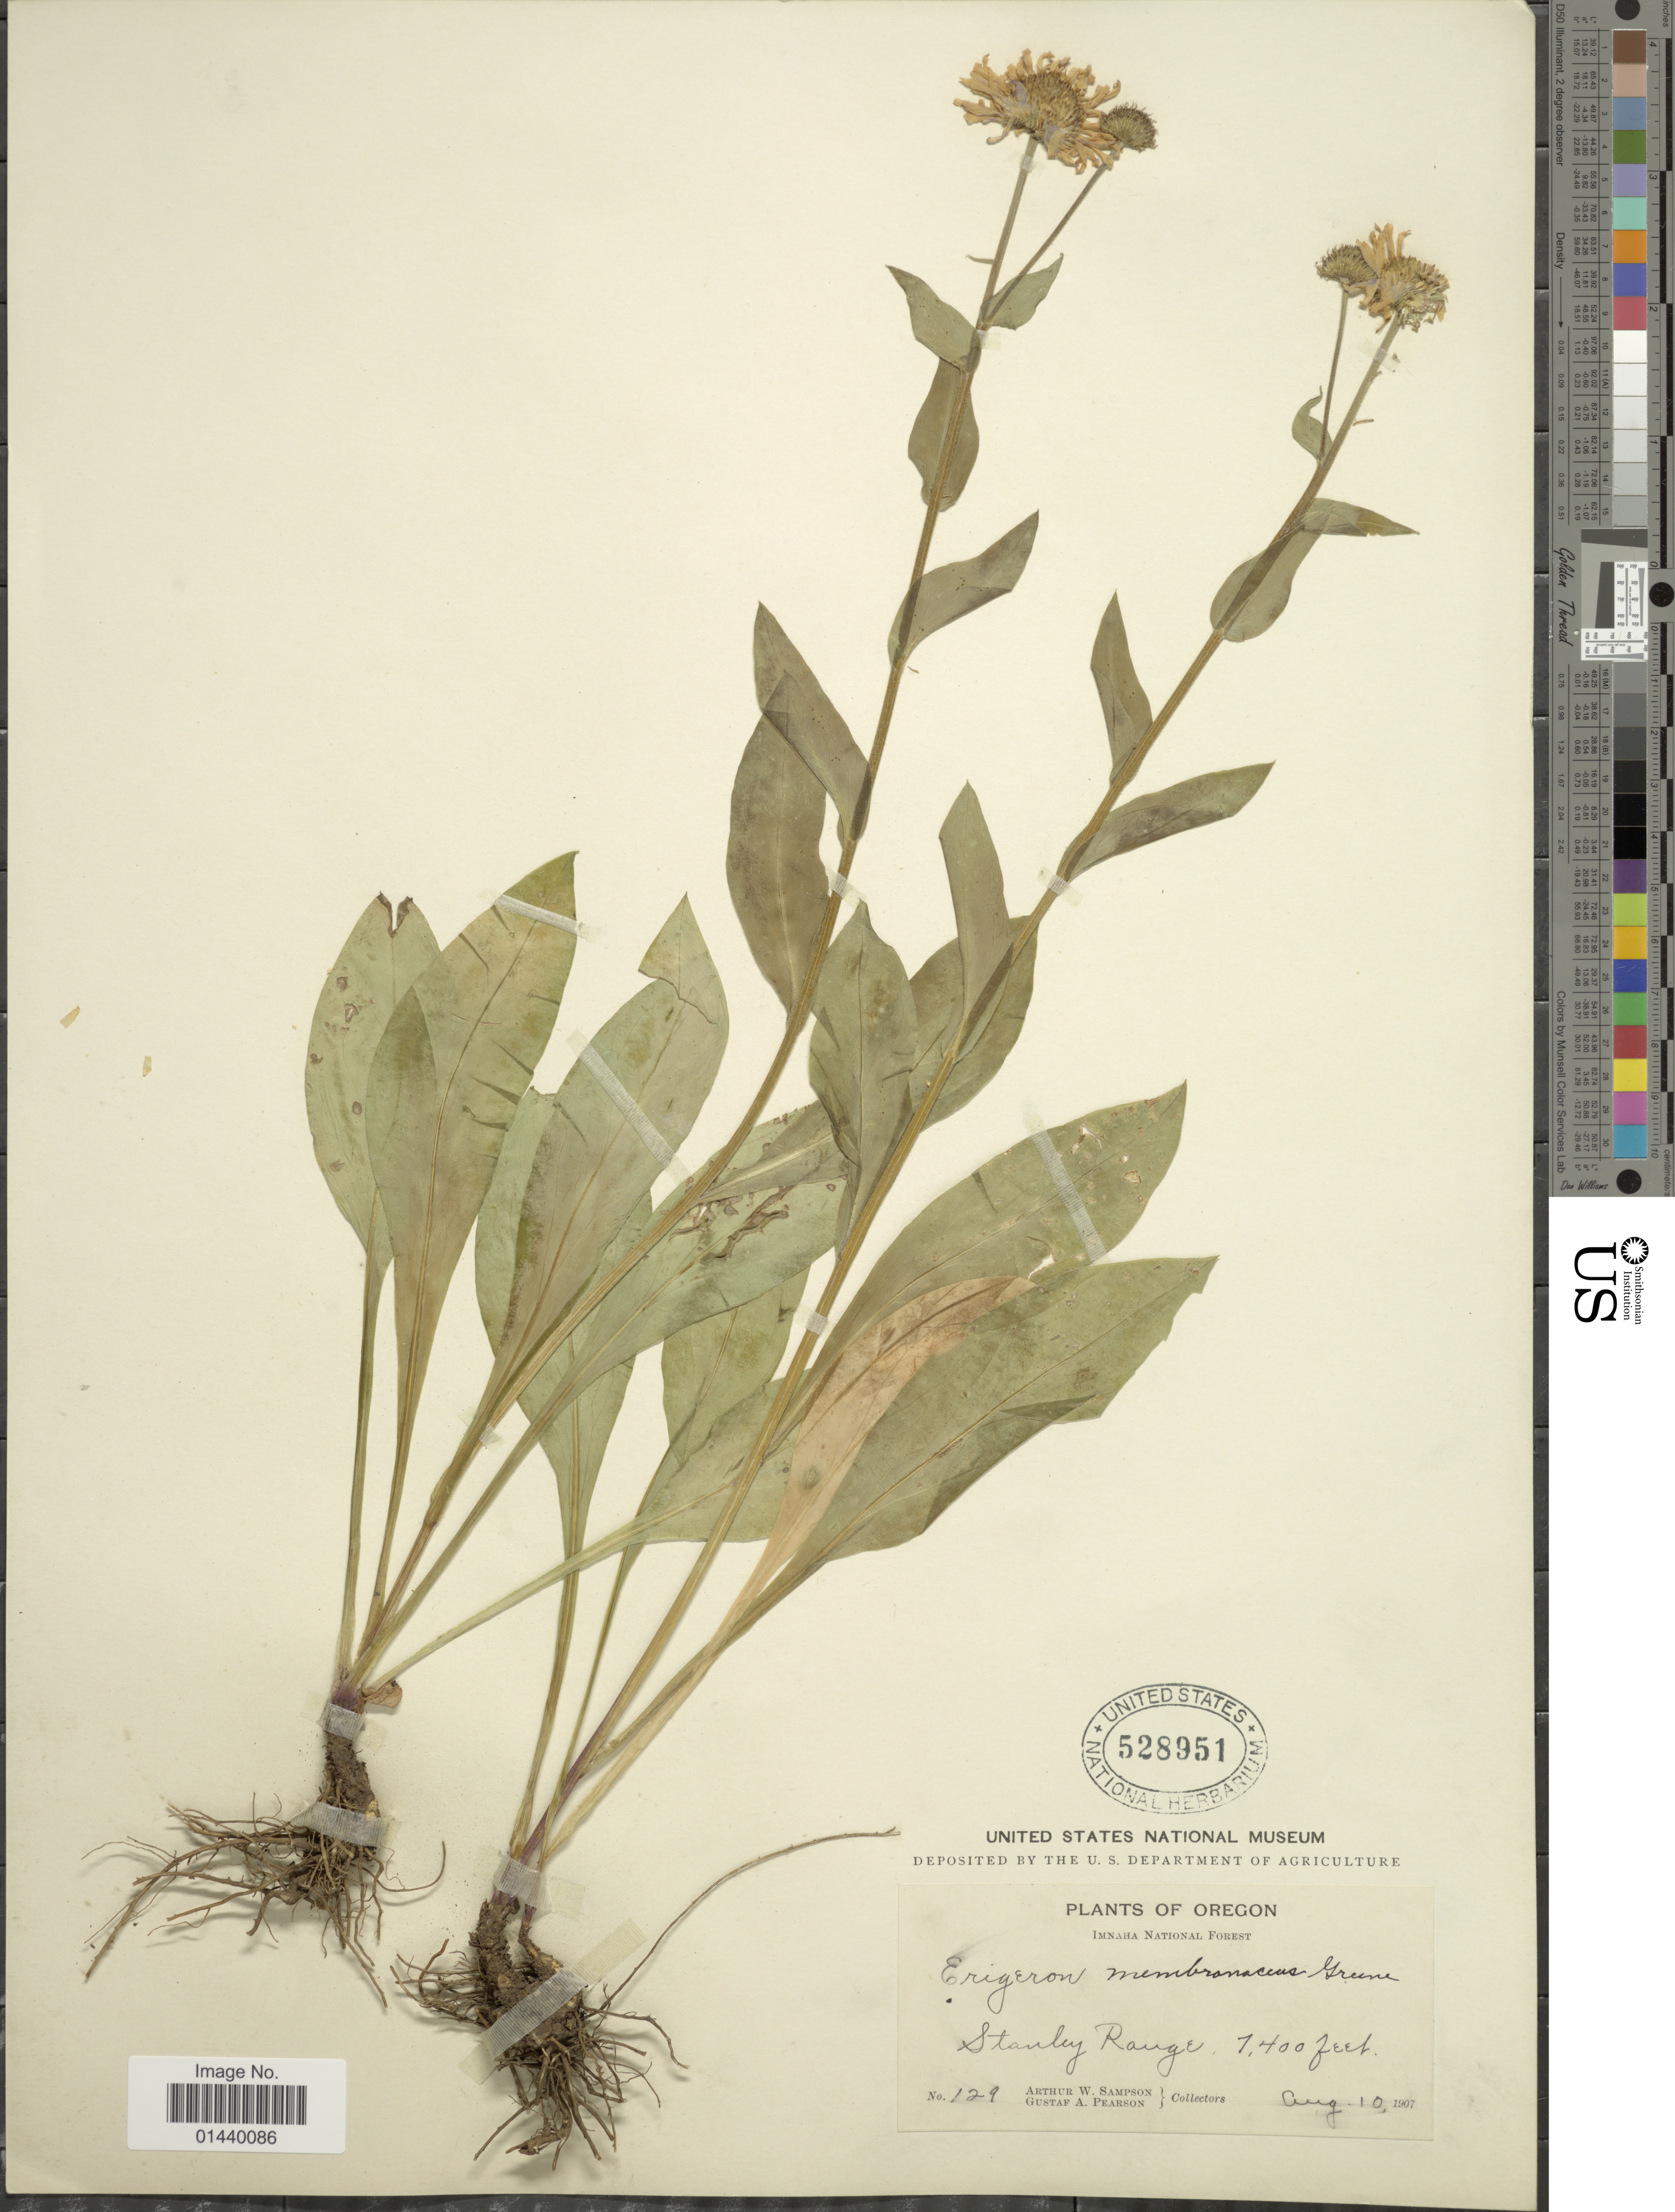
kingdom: Plantae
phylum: Tracheophyta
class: Magnoliopsida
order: Asterales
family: Asteraceae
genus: Erigeron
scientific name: Erigeron salsuginosus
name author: (Richardson ex R. Br.) A. Gray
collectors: A. Sampson & G. A. Pearson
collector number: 129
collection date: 1907-08-10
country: United States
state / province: Oregon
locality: Imnaha National Forest. Stanley Range.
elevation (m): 2256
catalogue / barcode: US 528951